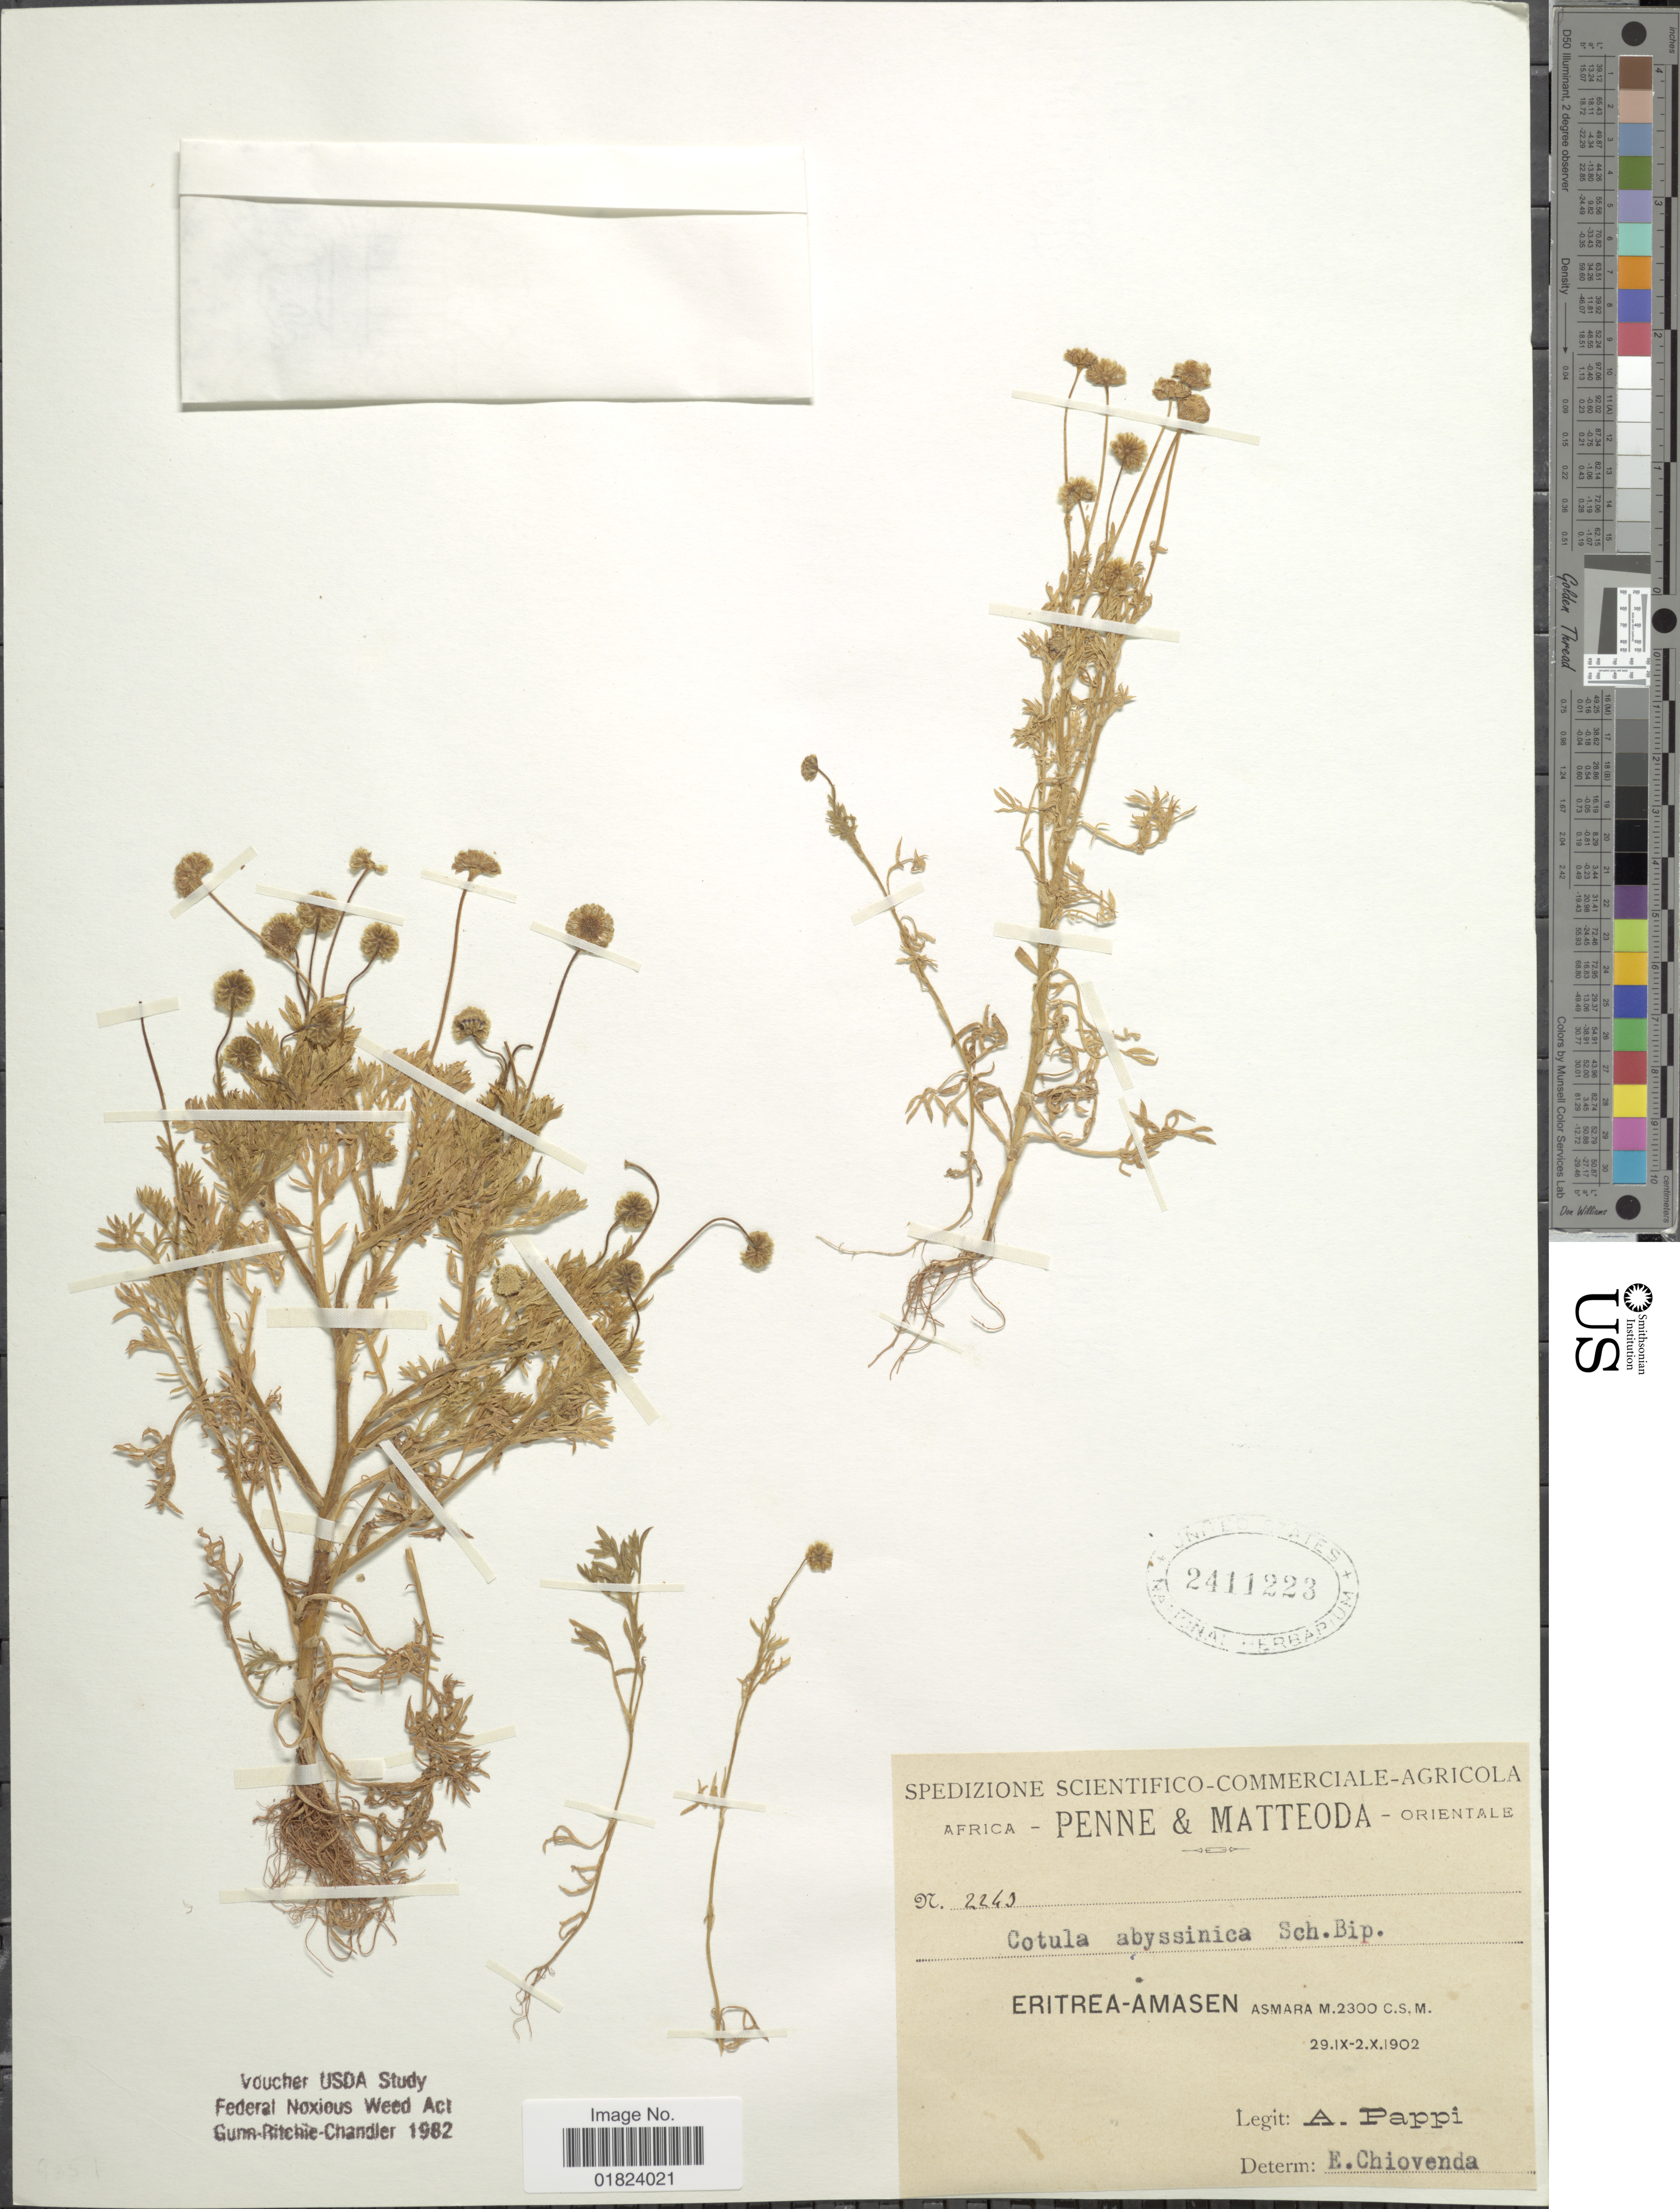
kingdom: Plantae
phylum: Tracheophyta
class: Magnoliopsida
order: Asterales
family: Asteraceae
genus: Cotula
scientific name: Cotula abyssinica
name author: Sch. Bip. ex A. Rich.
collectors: A. Pappi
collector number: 2243*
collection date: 1902-09-29/1902-10-02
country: Eritrea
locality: Africa Penne & Matteoda orientale, Eritrea-Amasen Asmara.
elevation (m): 2300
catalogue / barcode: US 2411223